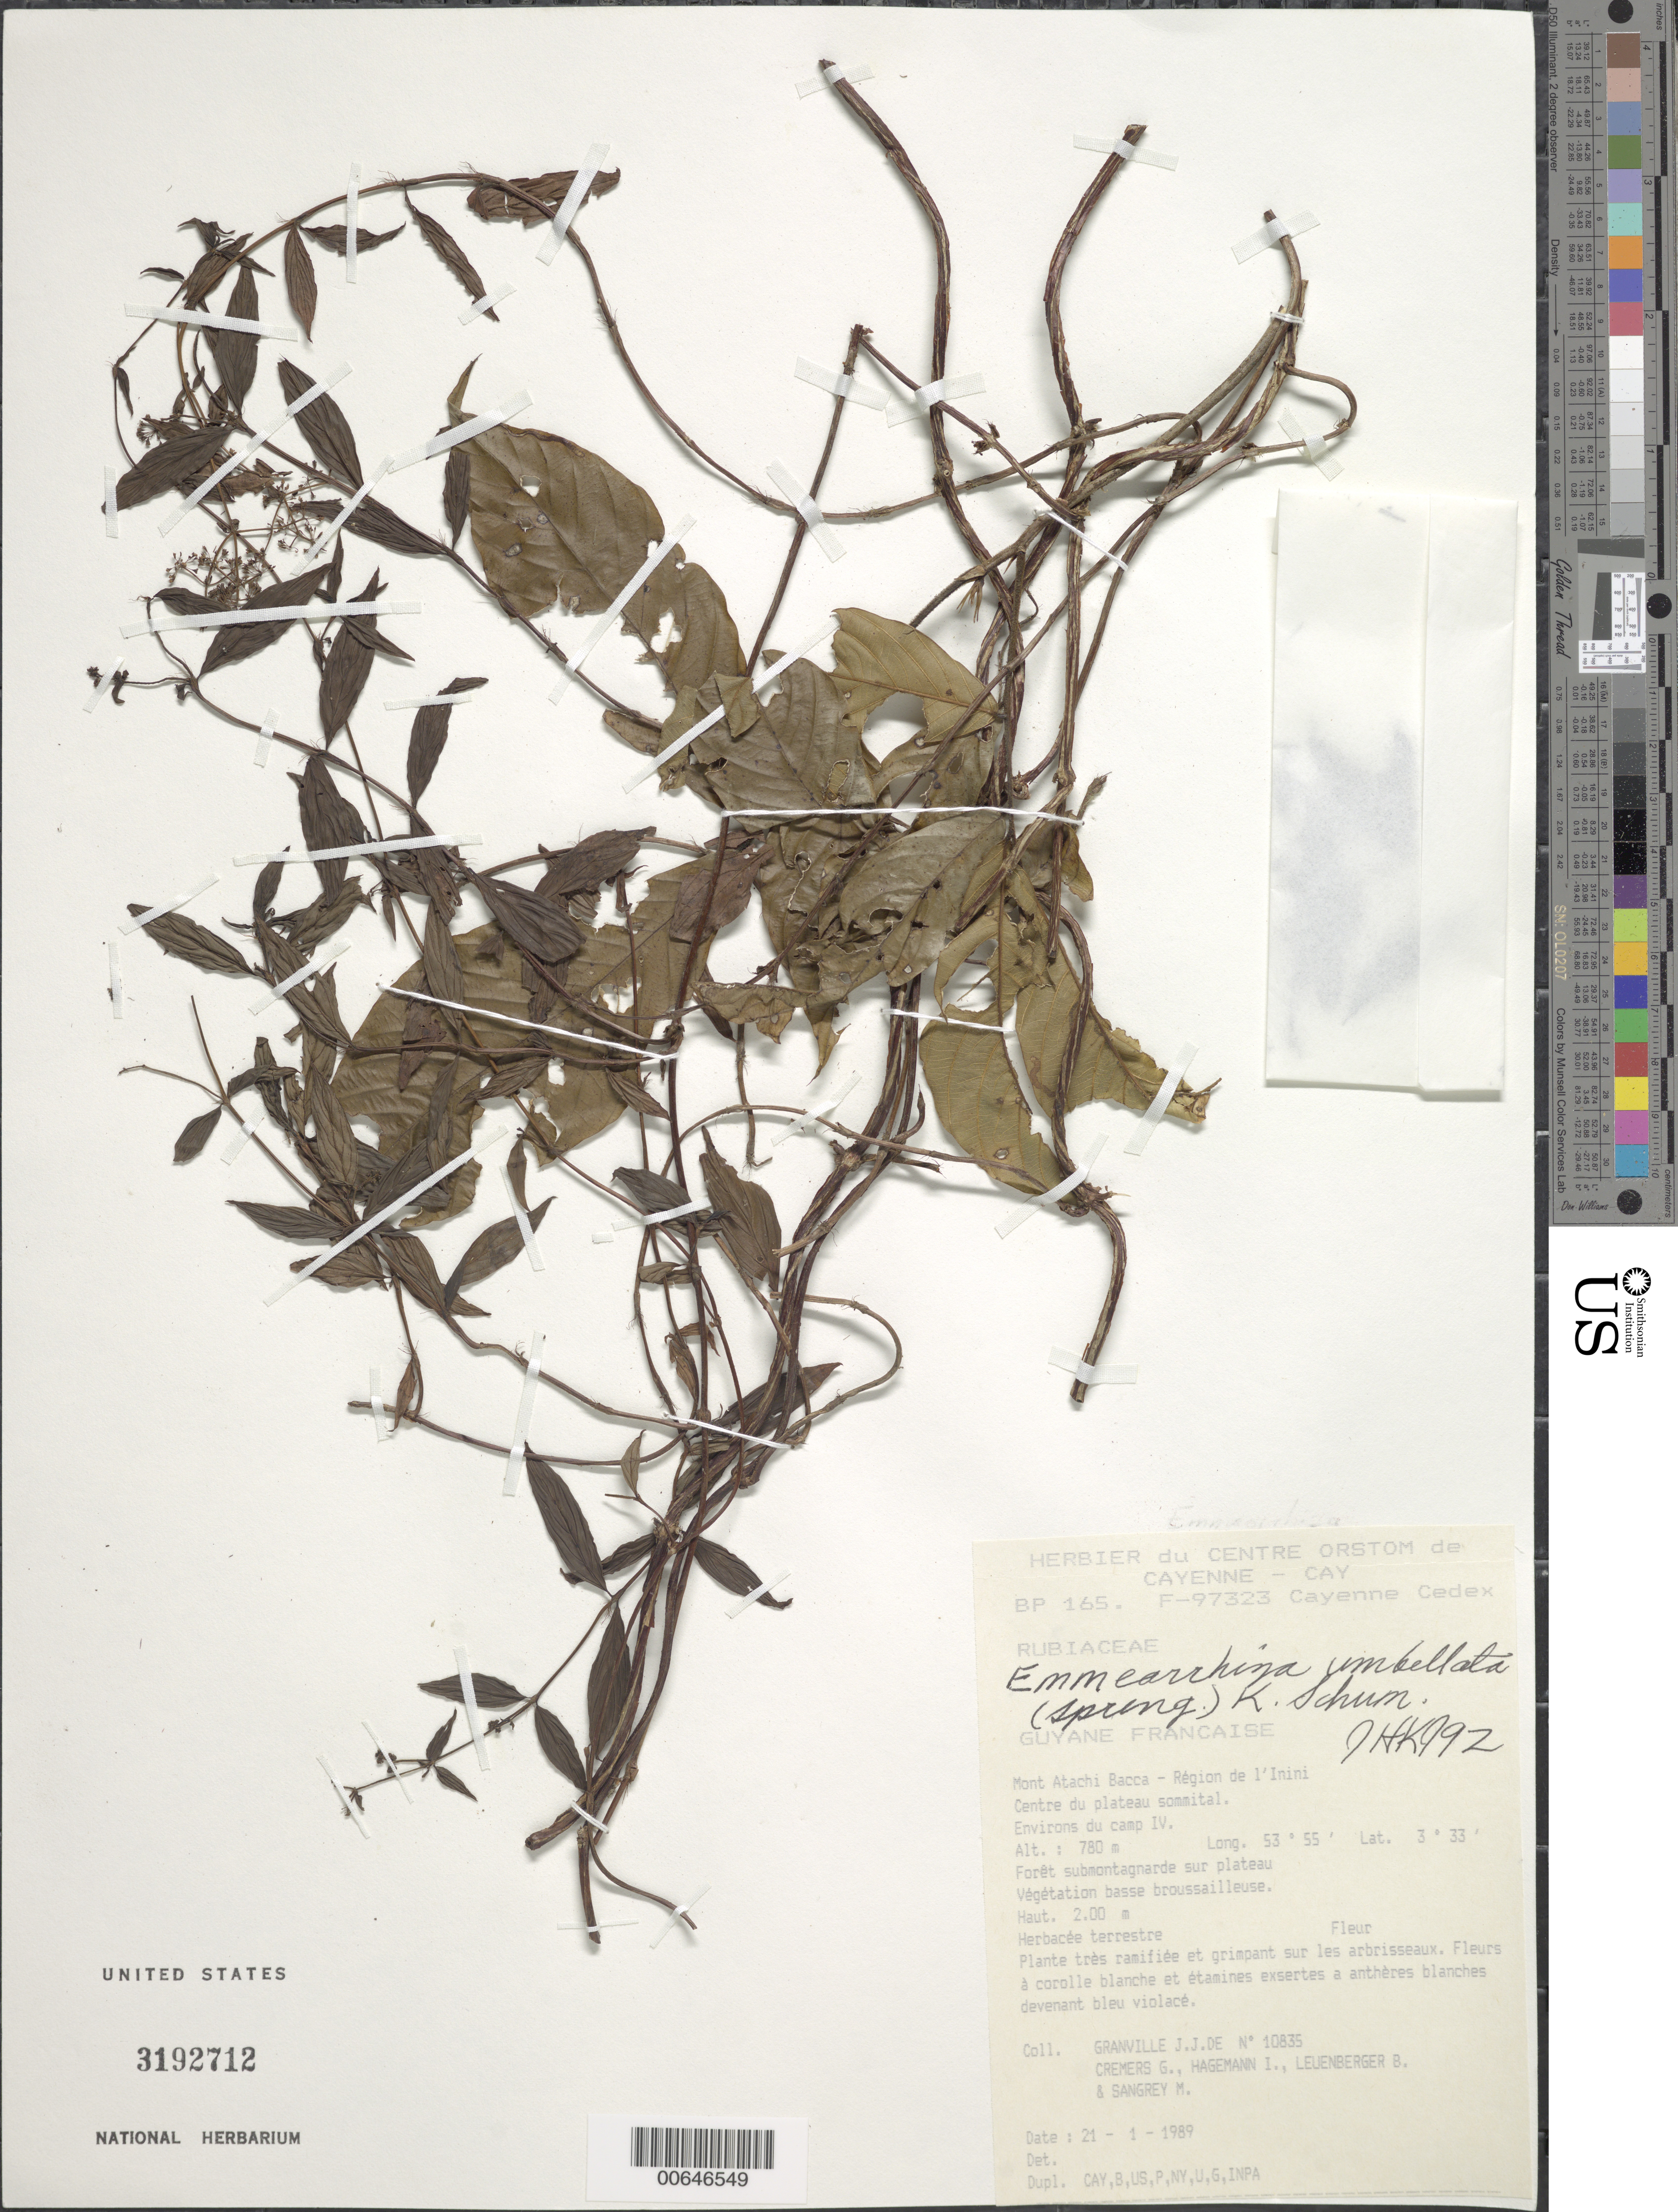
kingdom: Plantae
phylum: Tracheophyta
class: Magnoliopsida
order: Gentianales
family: Rubiaceae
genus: Emmeorhiza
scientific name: Emmeorhiza umbellata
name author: (Spreng.) K. Schum.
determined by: Kirkbride, J. H.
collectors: J.-J. de Granville, G. Cremers, J. Hagemann, B. E. Leuenberger & M. S. Sangrey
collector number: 10835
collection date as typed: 21-Jan-89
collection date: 1989-01-21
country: French Guiana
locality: Mont Atachi Bacca, région de l'Inini. Centre du plateau sommital. Environs du camp IV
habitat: Forêt submontagnarde sur plateau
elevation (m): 780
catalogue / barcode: US 3192712